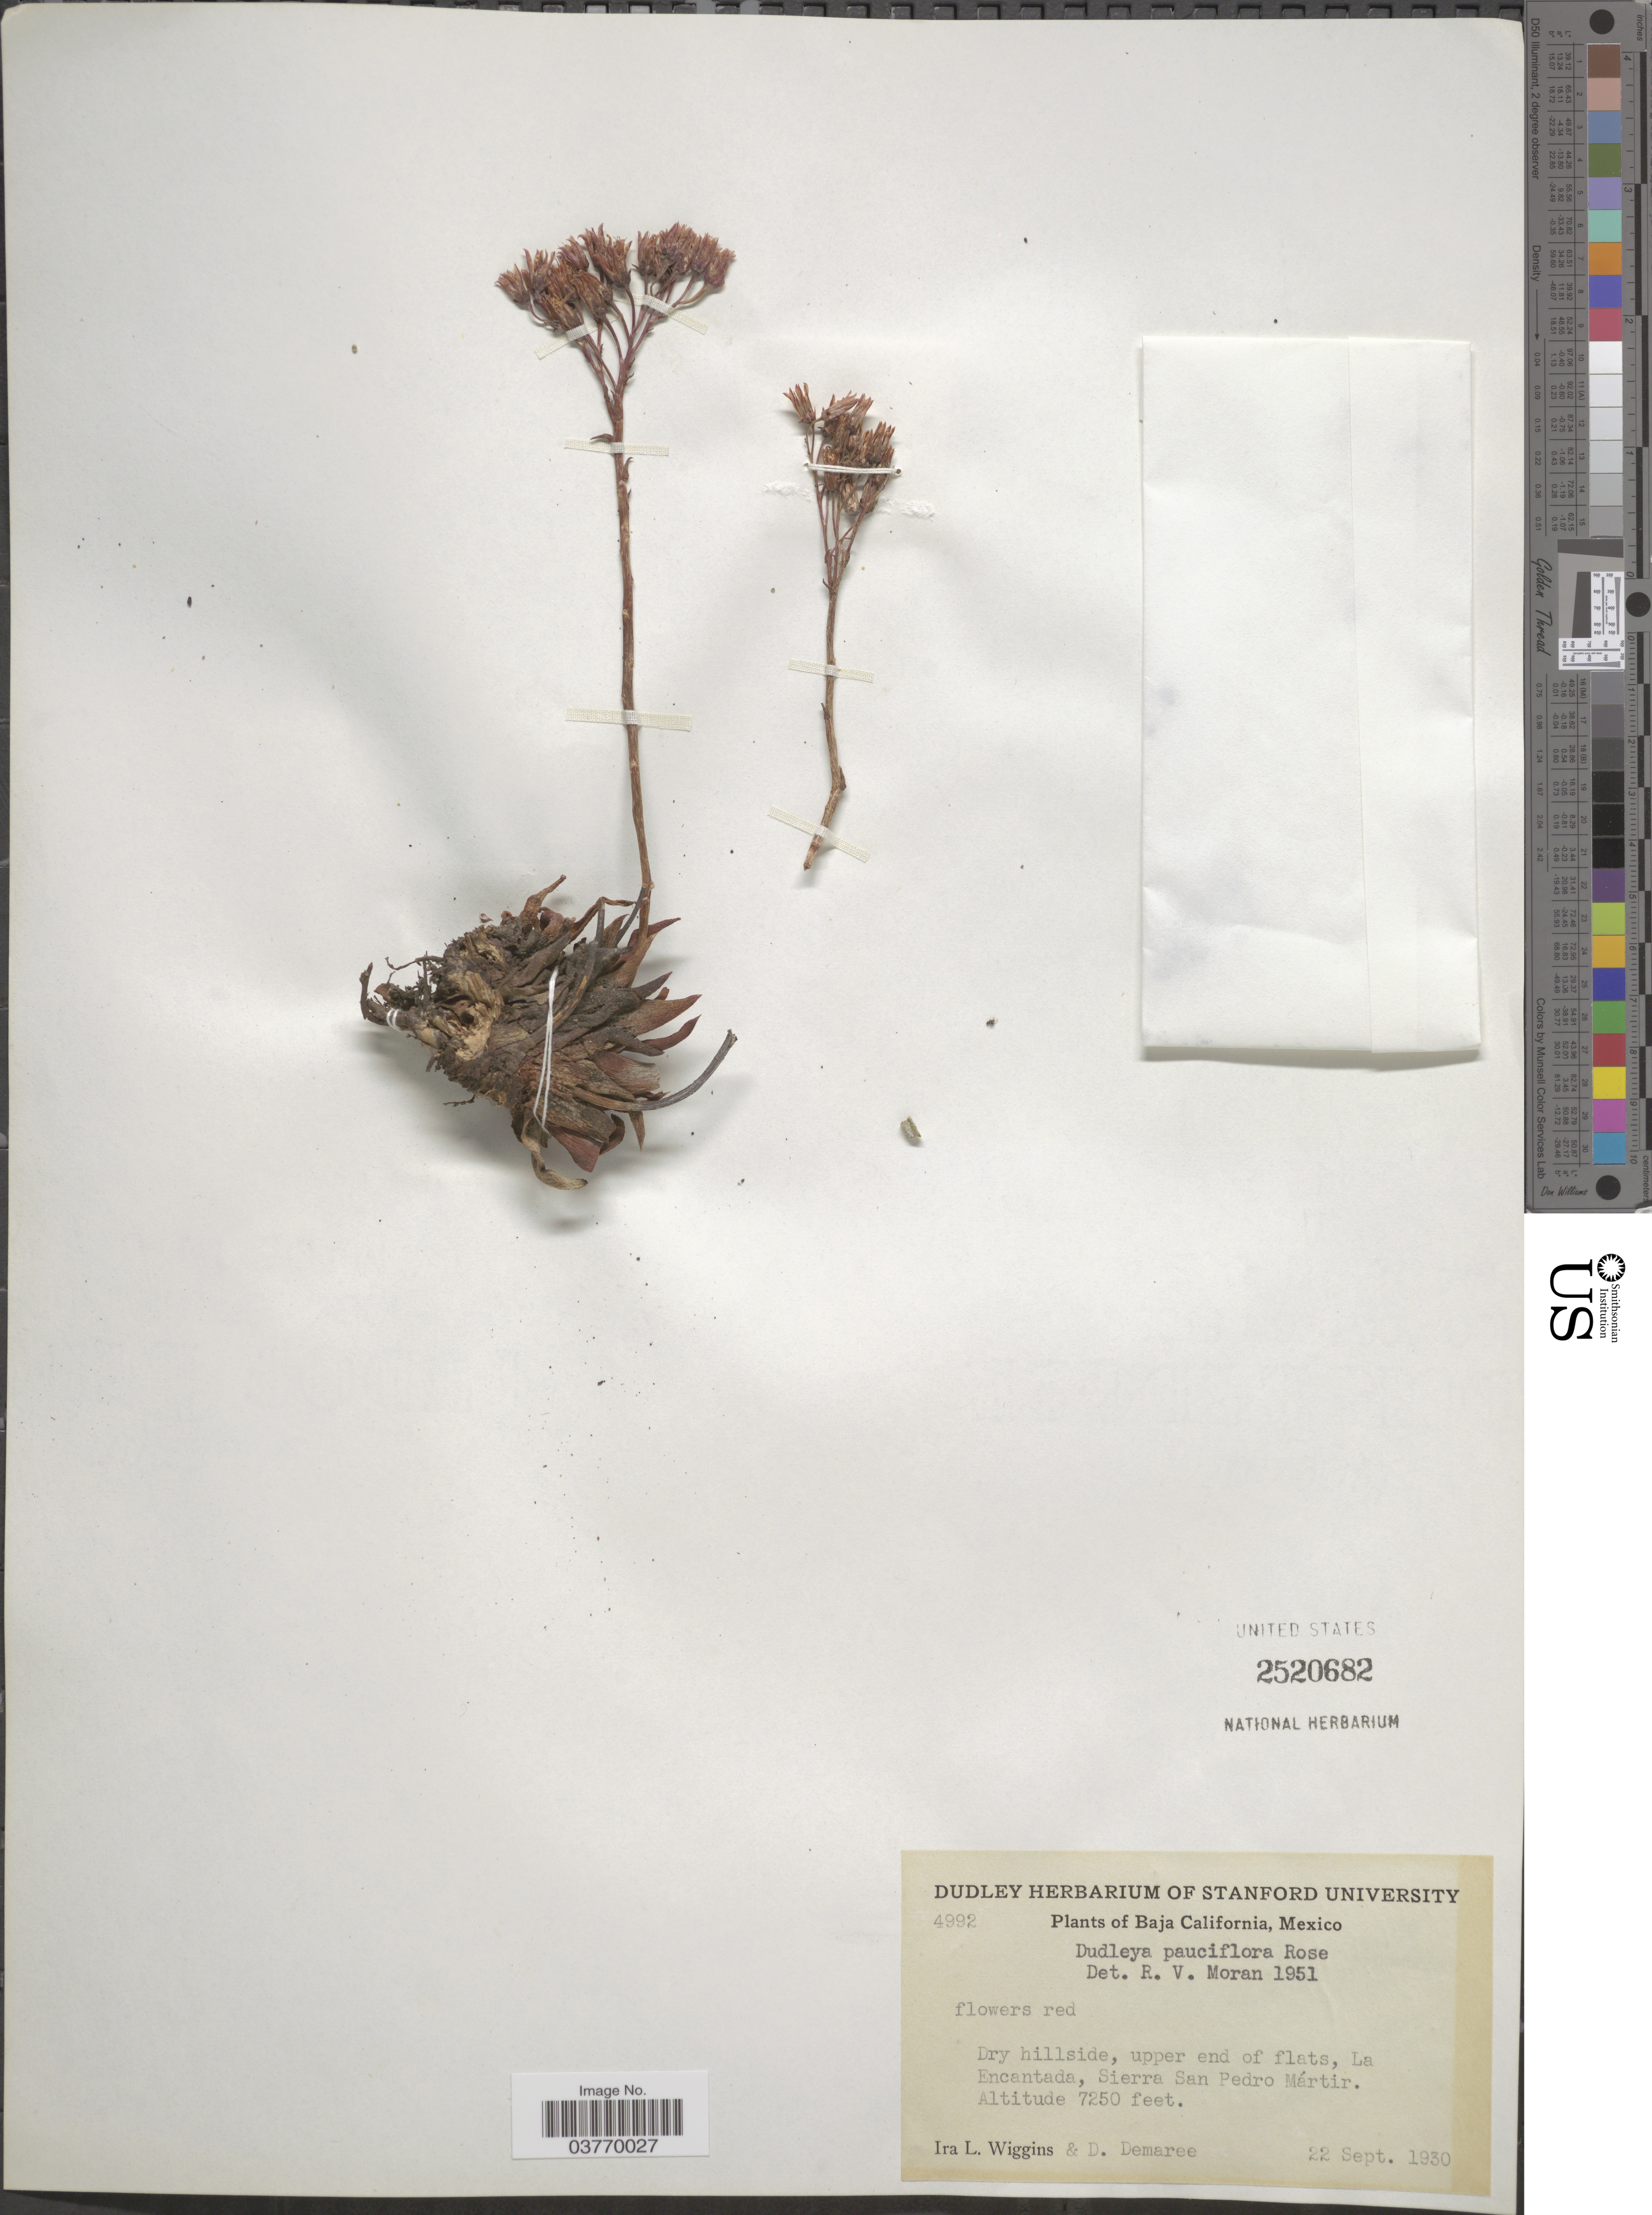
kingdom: Plantae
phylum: Tracheophyta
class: Magnoliopsida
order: Saxifragales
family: Crassulaceae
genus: Dudleya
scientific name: Dudleya pauciflora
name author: Rose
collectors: I. L. Wiggins & D. Demaree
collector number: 4992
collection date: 1930-09-22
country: Mexico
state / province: Baja California Norte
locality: Dry hillside, upper end of flats, la Encantada, Sierra San Pedro Mártir.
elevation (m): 2210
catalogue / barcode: US 2520682